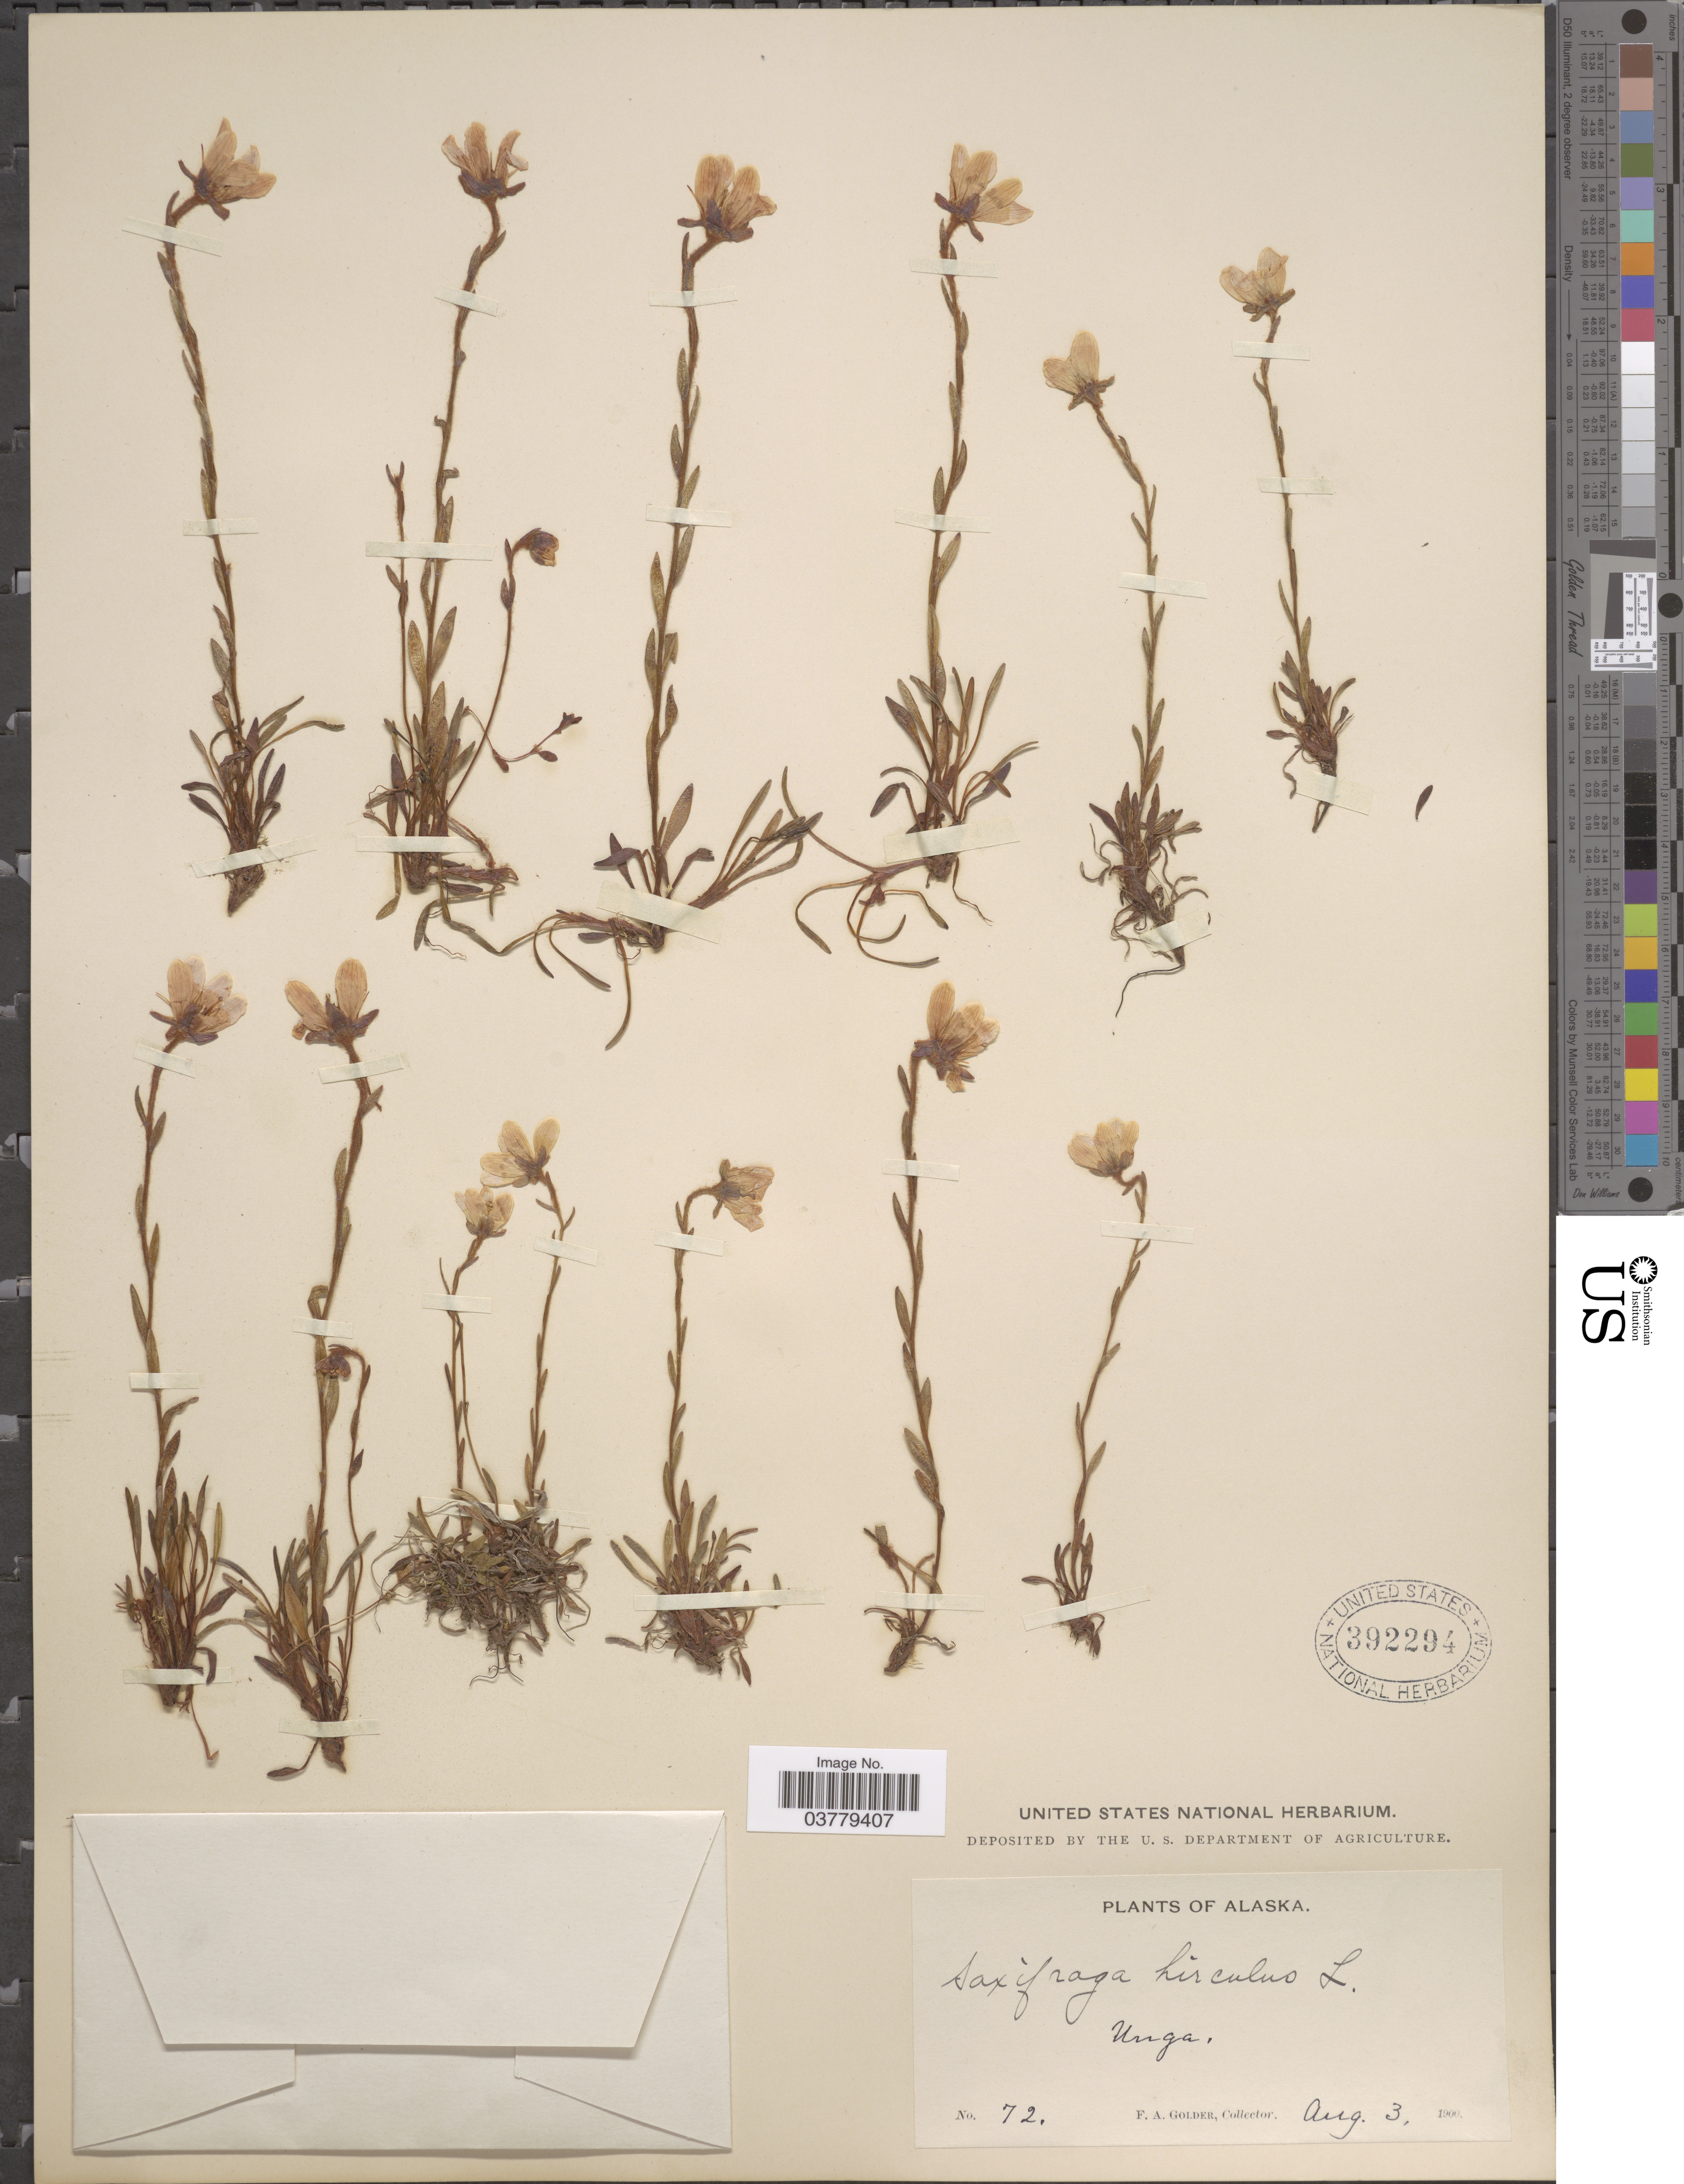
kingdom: Plantae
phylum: Tracheophyta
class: Magnoliopsida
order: Saxifragales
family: Saxifragaceae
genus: Saxifraga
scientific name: Saxifraga hirculus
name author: L.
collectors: F. Golder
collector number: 72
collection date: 1900-08-03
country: United States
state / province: Alaska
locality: Unga.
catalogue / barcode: US 392294